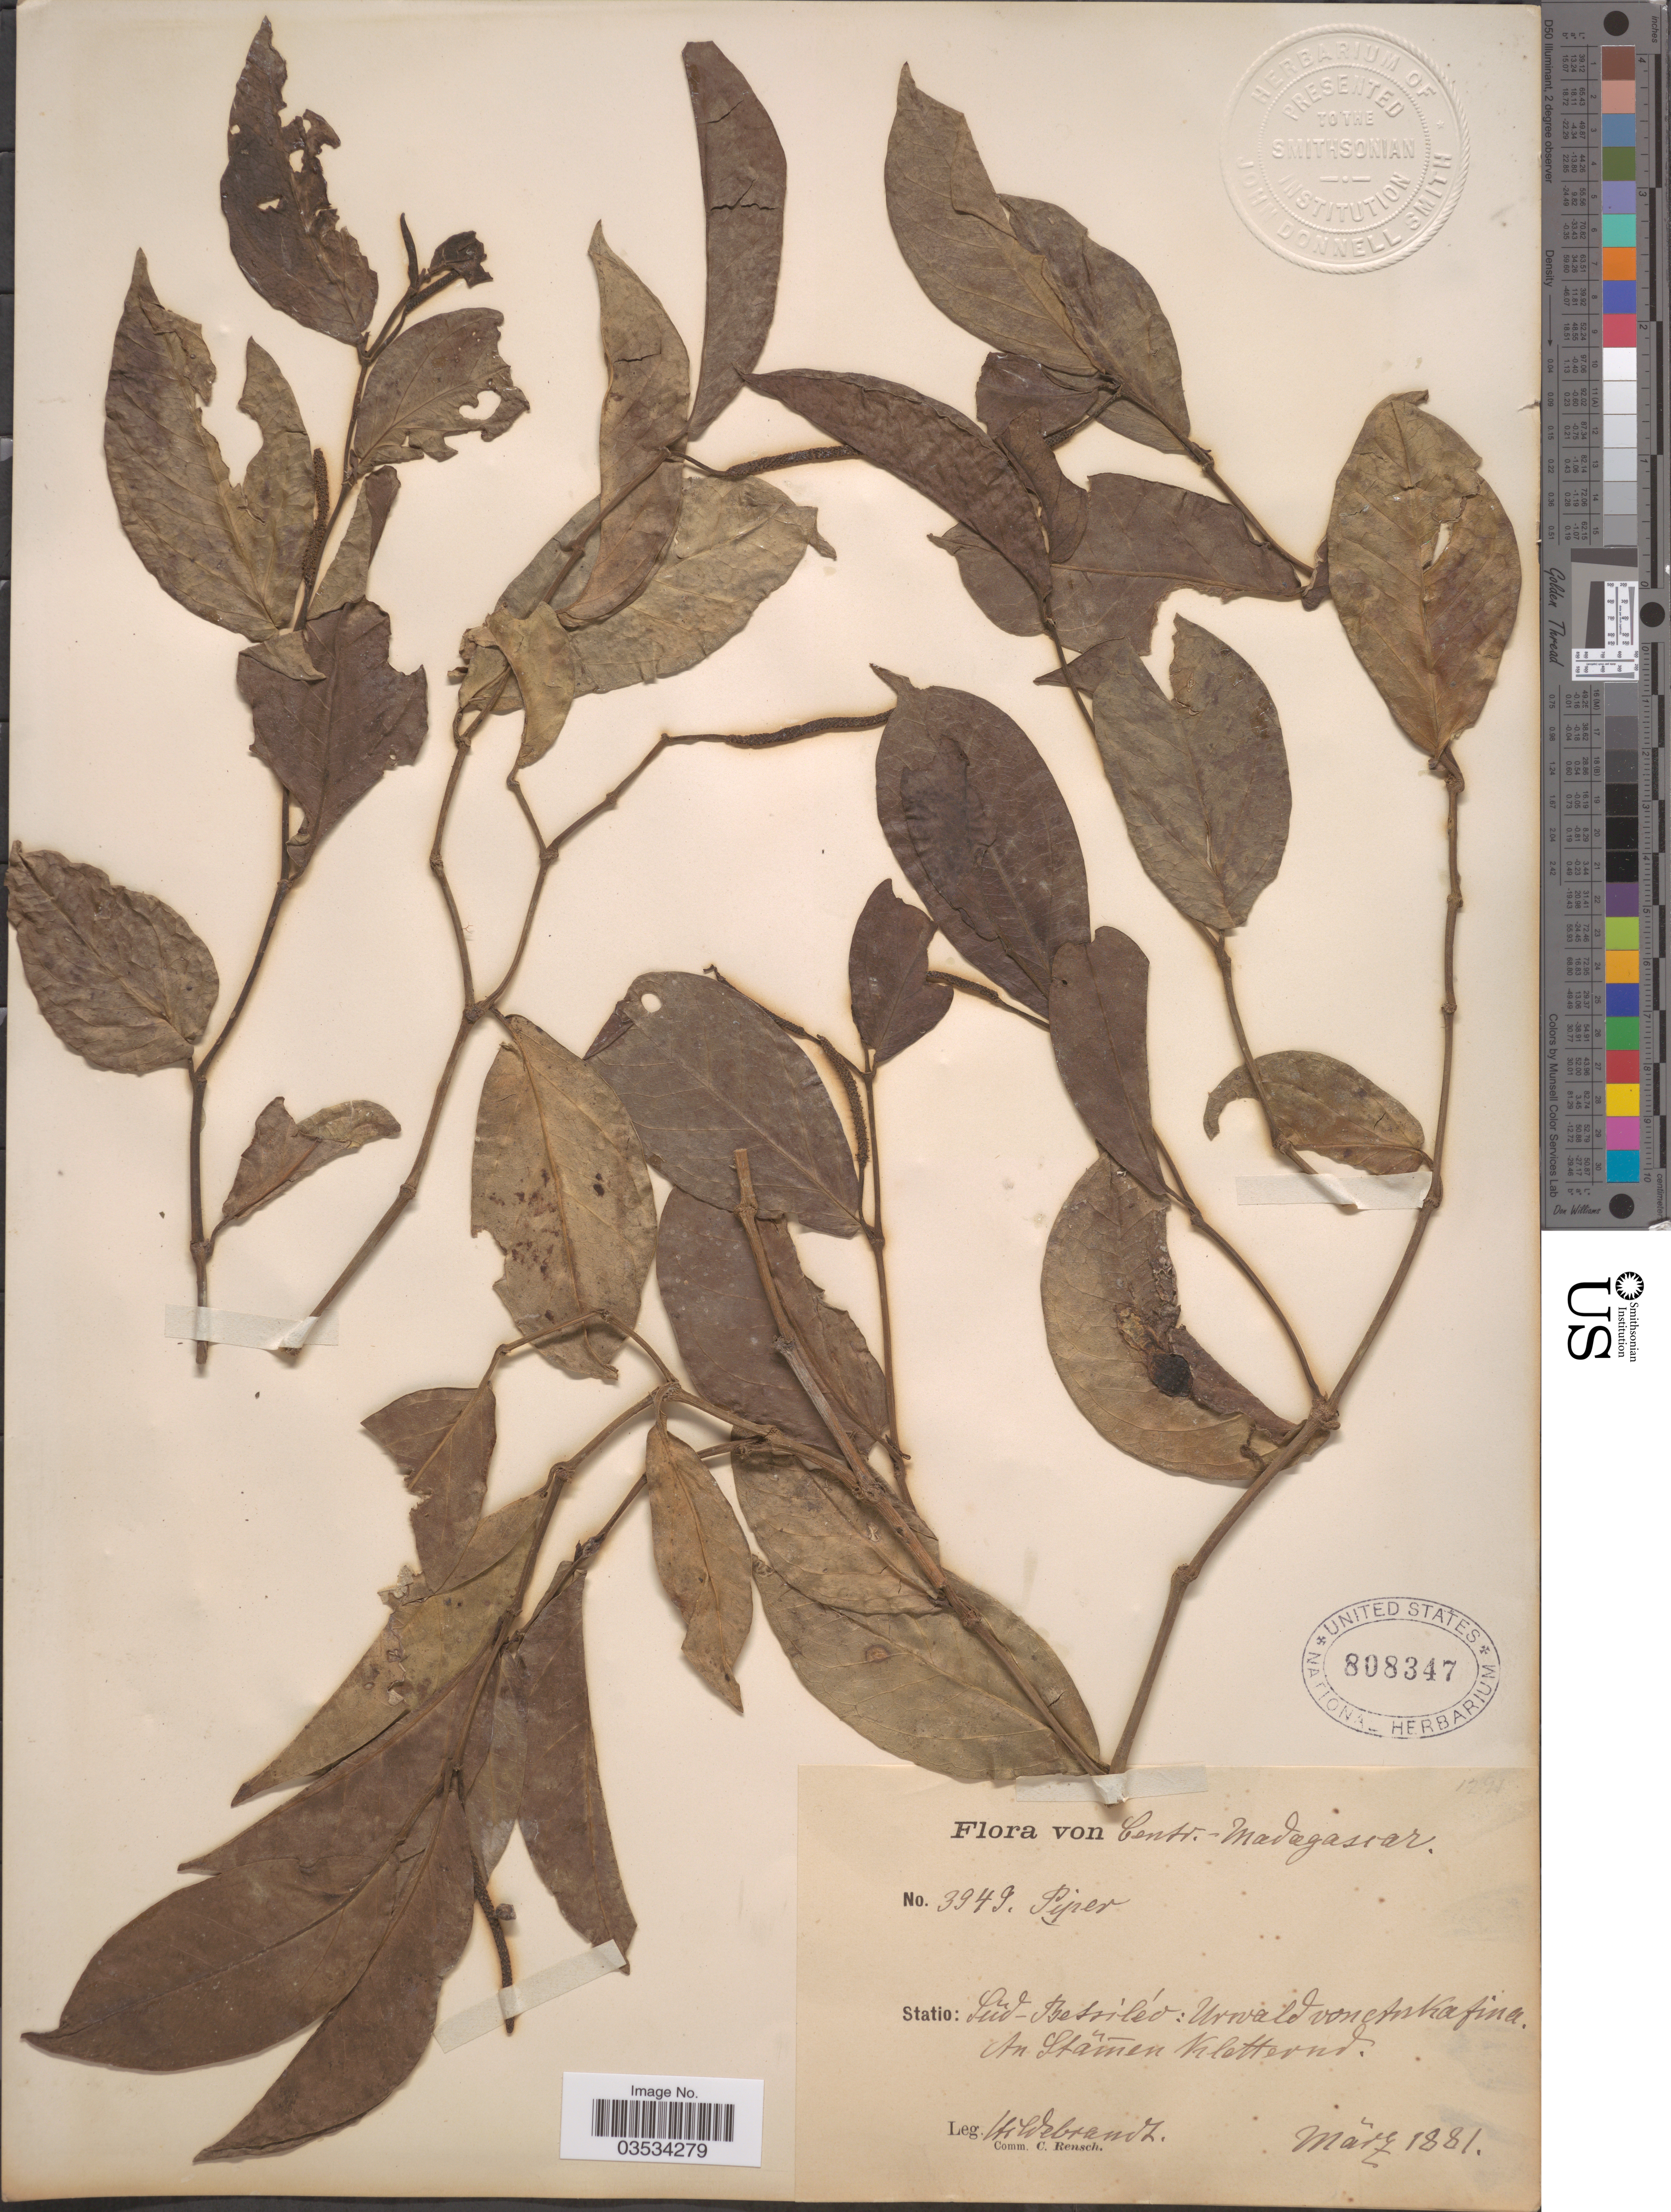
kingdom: Plantae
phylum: Tracheophyta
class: Magnoliopsida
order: Piperales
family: Piperaceae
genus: Piper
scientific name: Piper sp.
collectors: J. Hildebrandt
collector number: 3949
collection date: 1881-03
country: Madagascar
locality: Centr.-Madagascar. Sũd-Bessilév: Urwald von Ankafina.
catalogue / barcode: US 808347